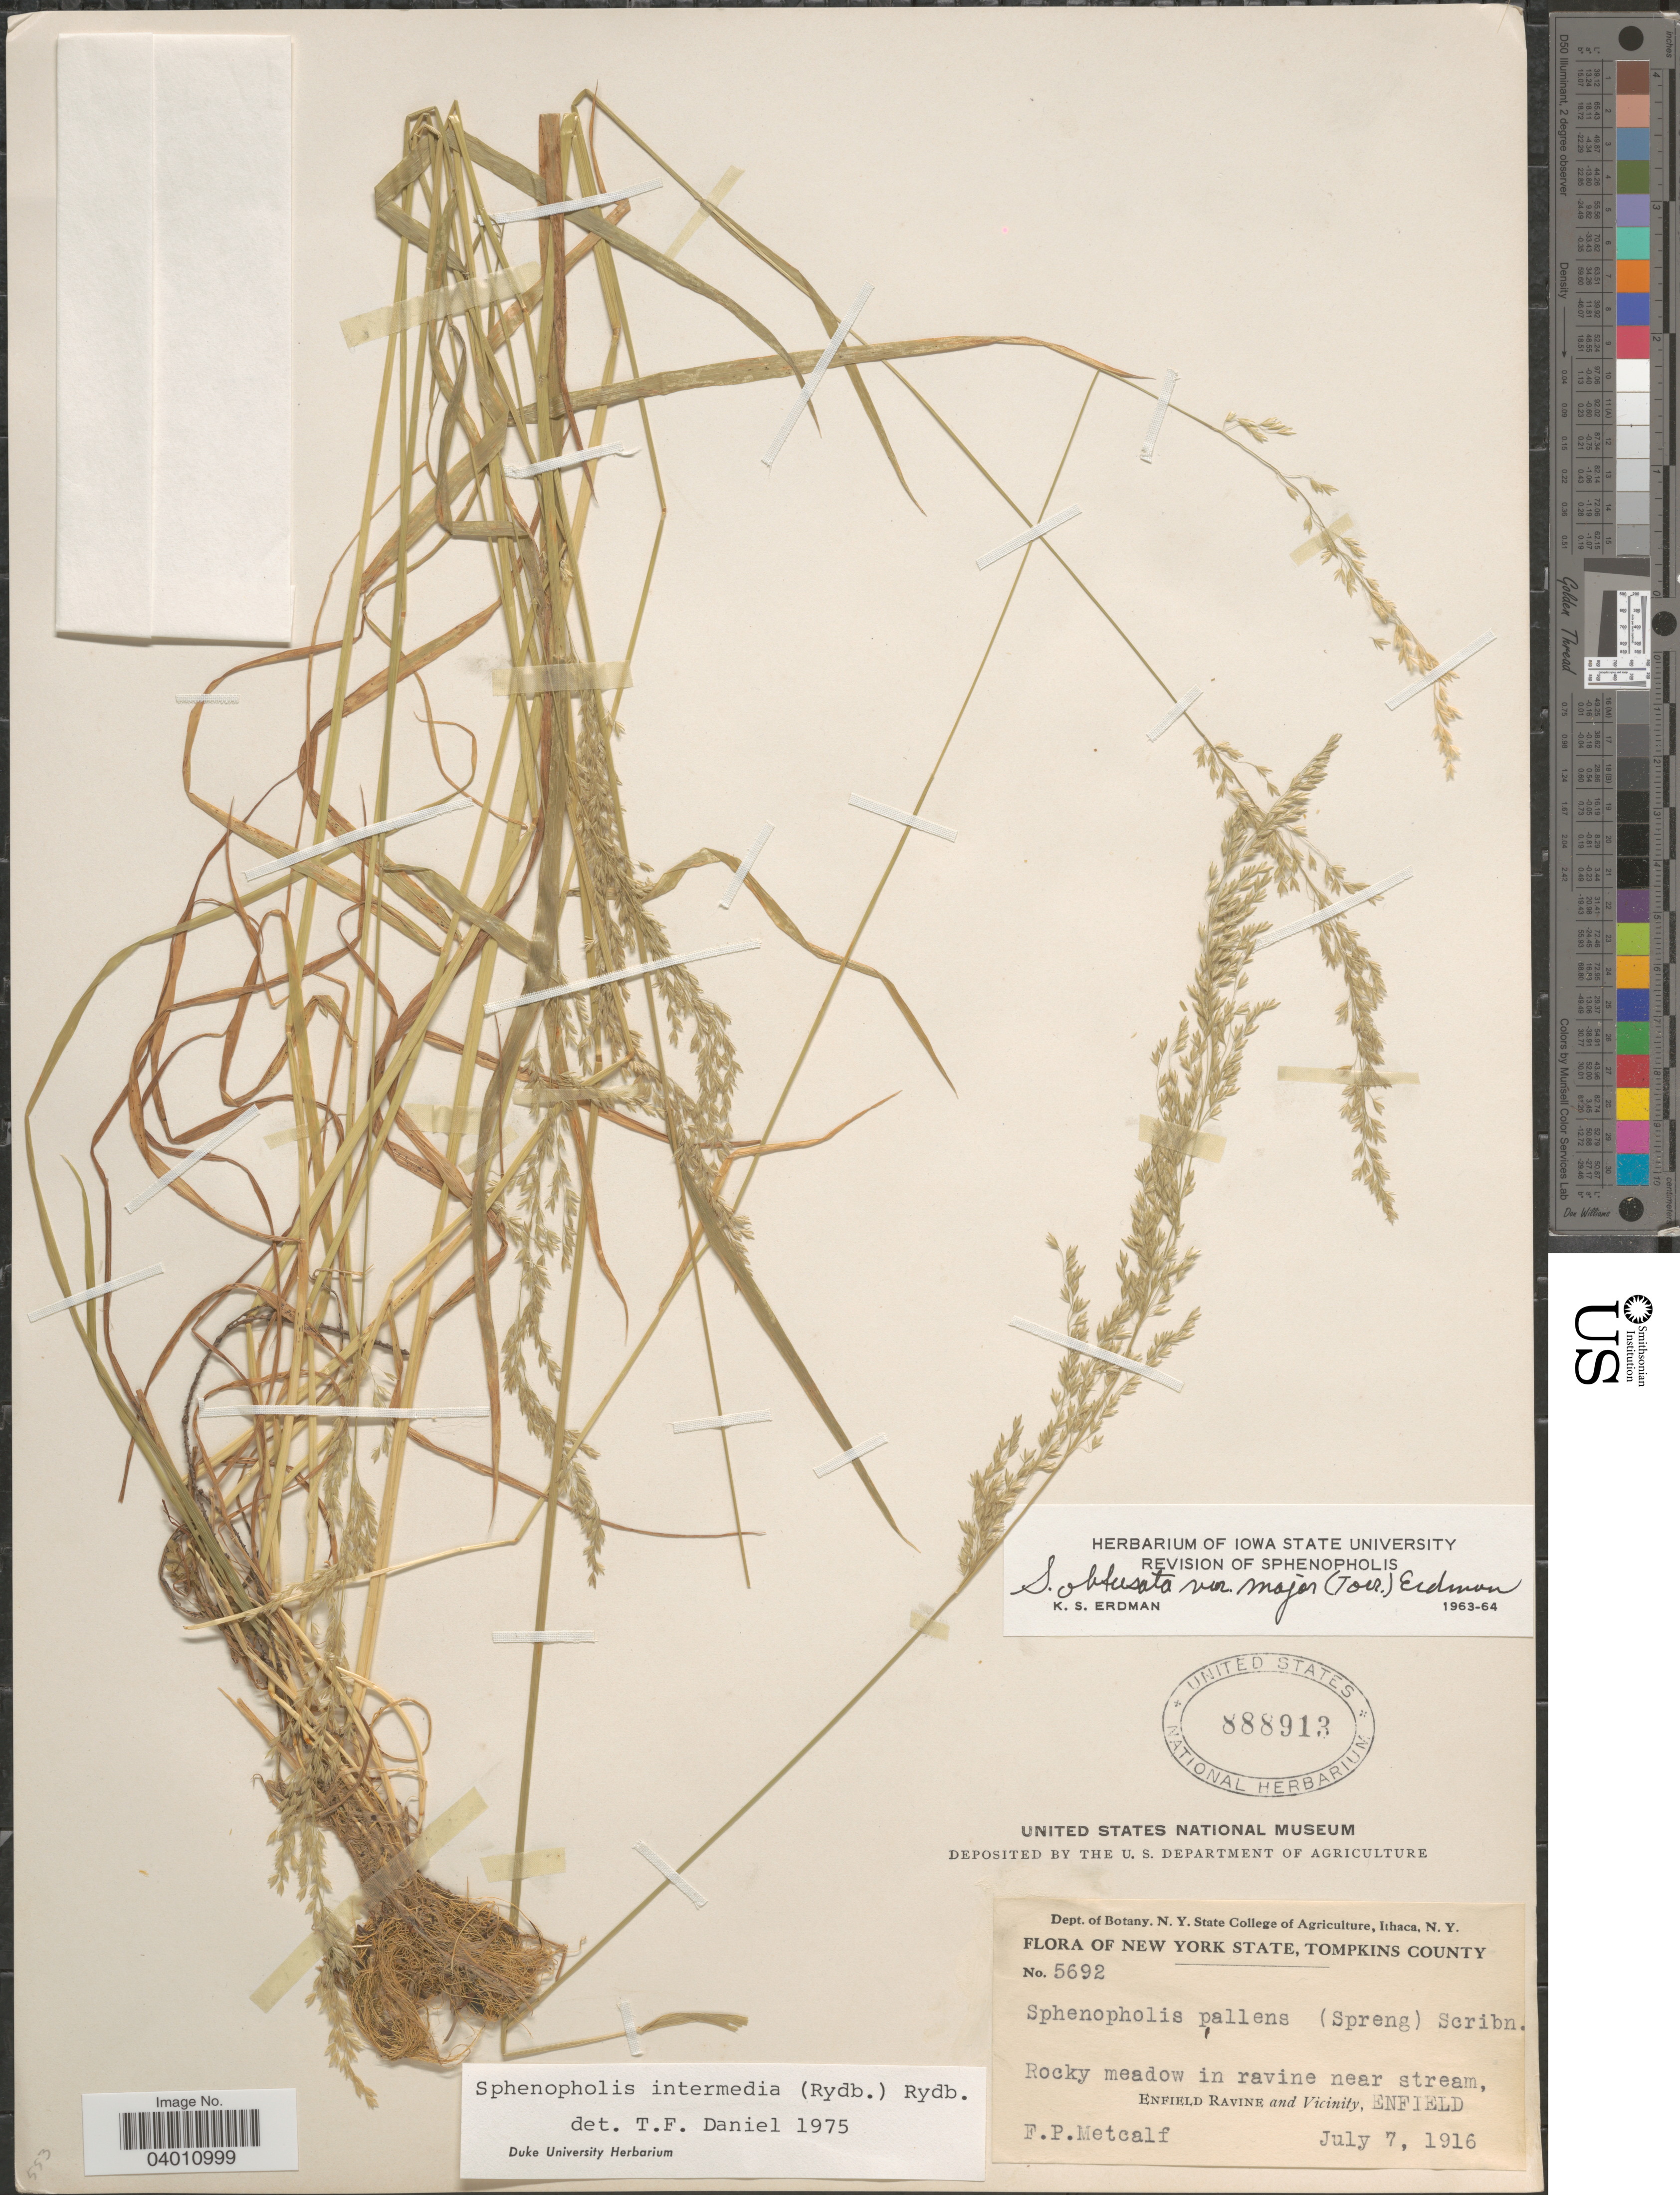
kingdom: Plantae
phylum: Tracheophyta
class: Liliopsida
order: Poales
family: Poaceae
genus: Sphenopholis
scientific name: Sphenopholis intermedia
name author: (Rydb.) Rydb.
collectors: F. Metcalf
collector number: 5692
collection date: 1916-07-07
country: United States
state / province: New York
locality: Rocky meadow in ravine near stream. Enfield Ravine and vicinity, Enfield.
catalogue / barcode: US 888913